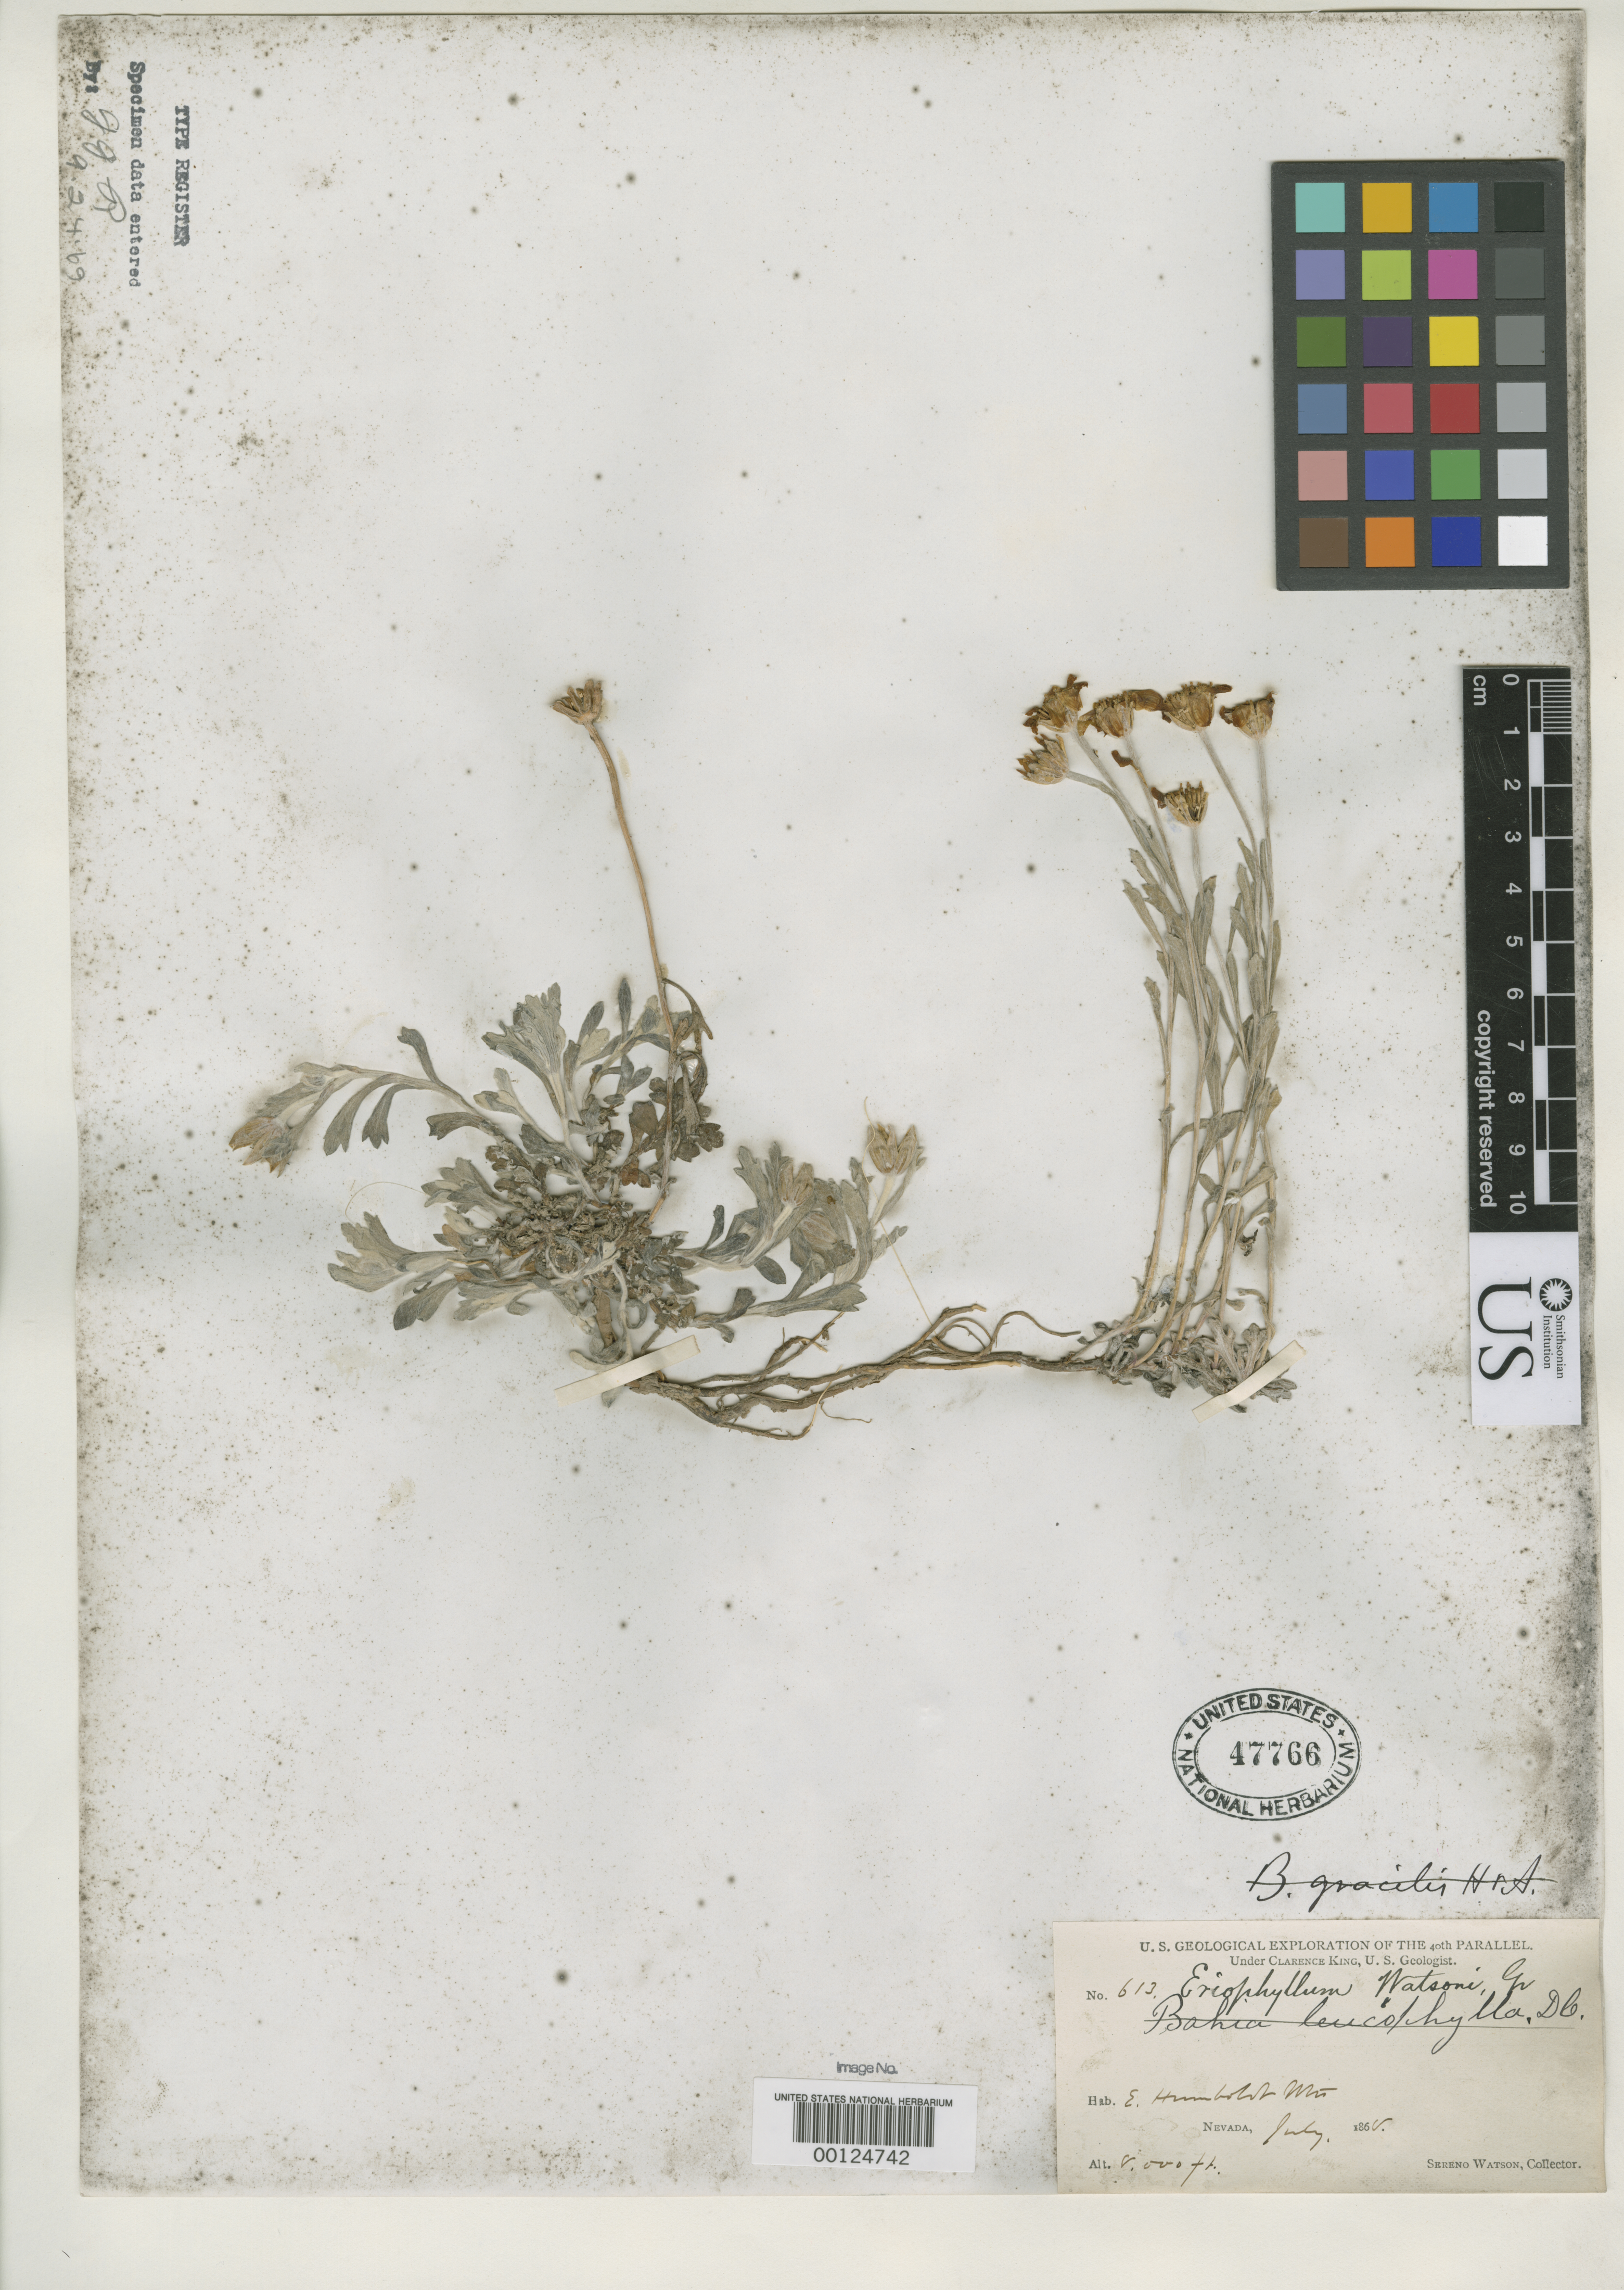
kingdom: Plantae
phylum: Tracheophyta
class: Magnoliopsida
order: Asterales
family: Asteraceae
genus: Eriophyllum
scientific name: Eriophyllum watsonii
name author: A. Gray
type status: Isotype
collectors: S. Watson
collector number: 613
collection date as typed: Jun 1865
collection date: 1865-06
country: United States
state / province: Nevada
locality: Pah Ute Mts.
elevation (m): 1676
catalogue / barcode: US 47766